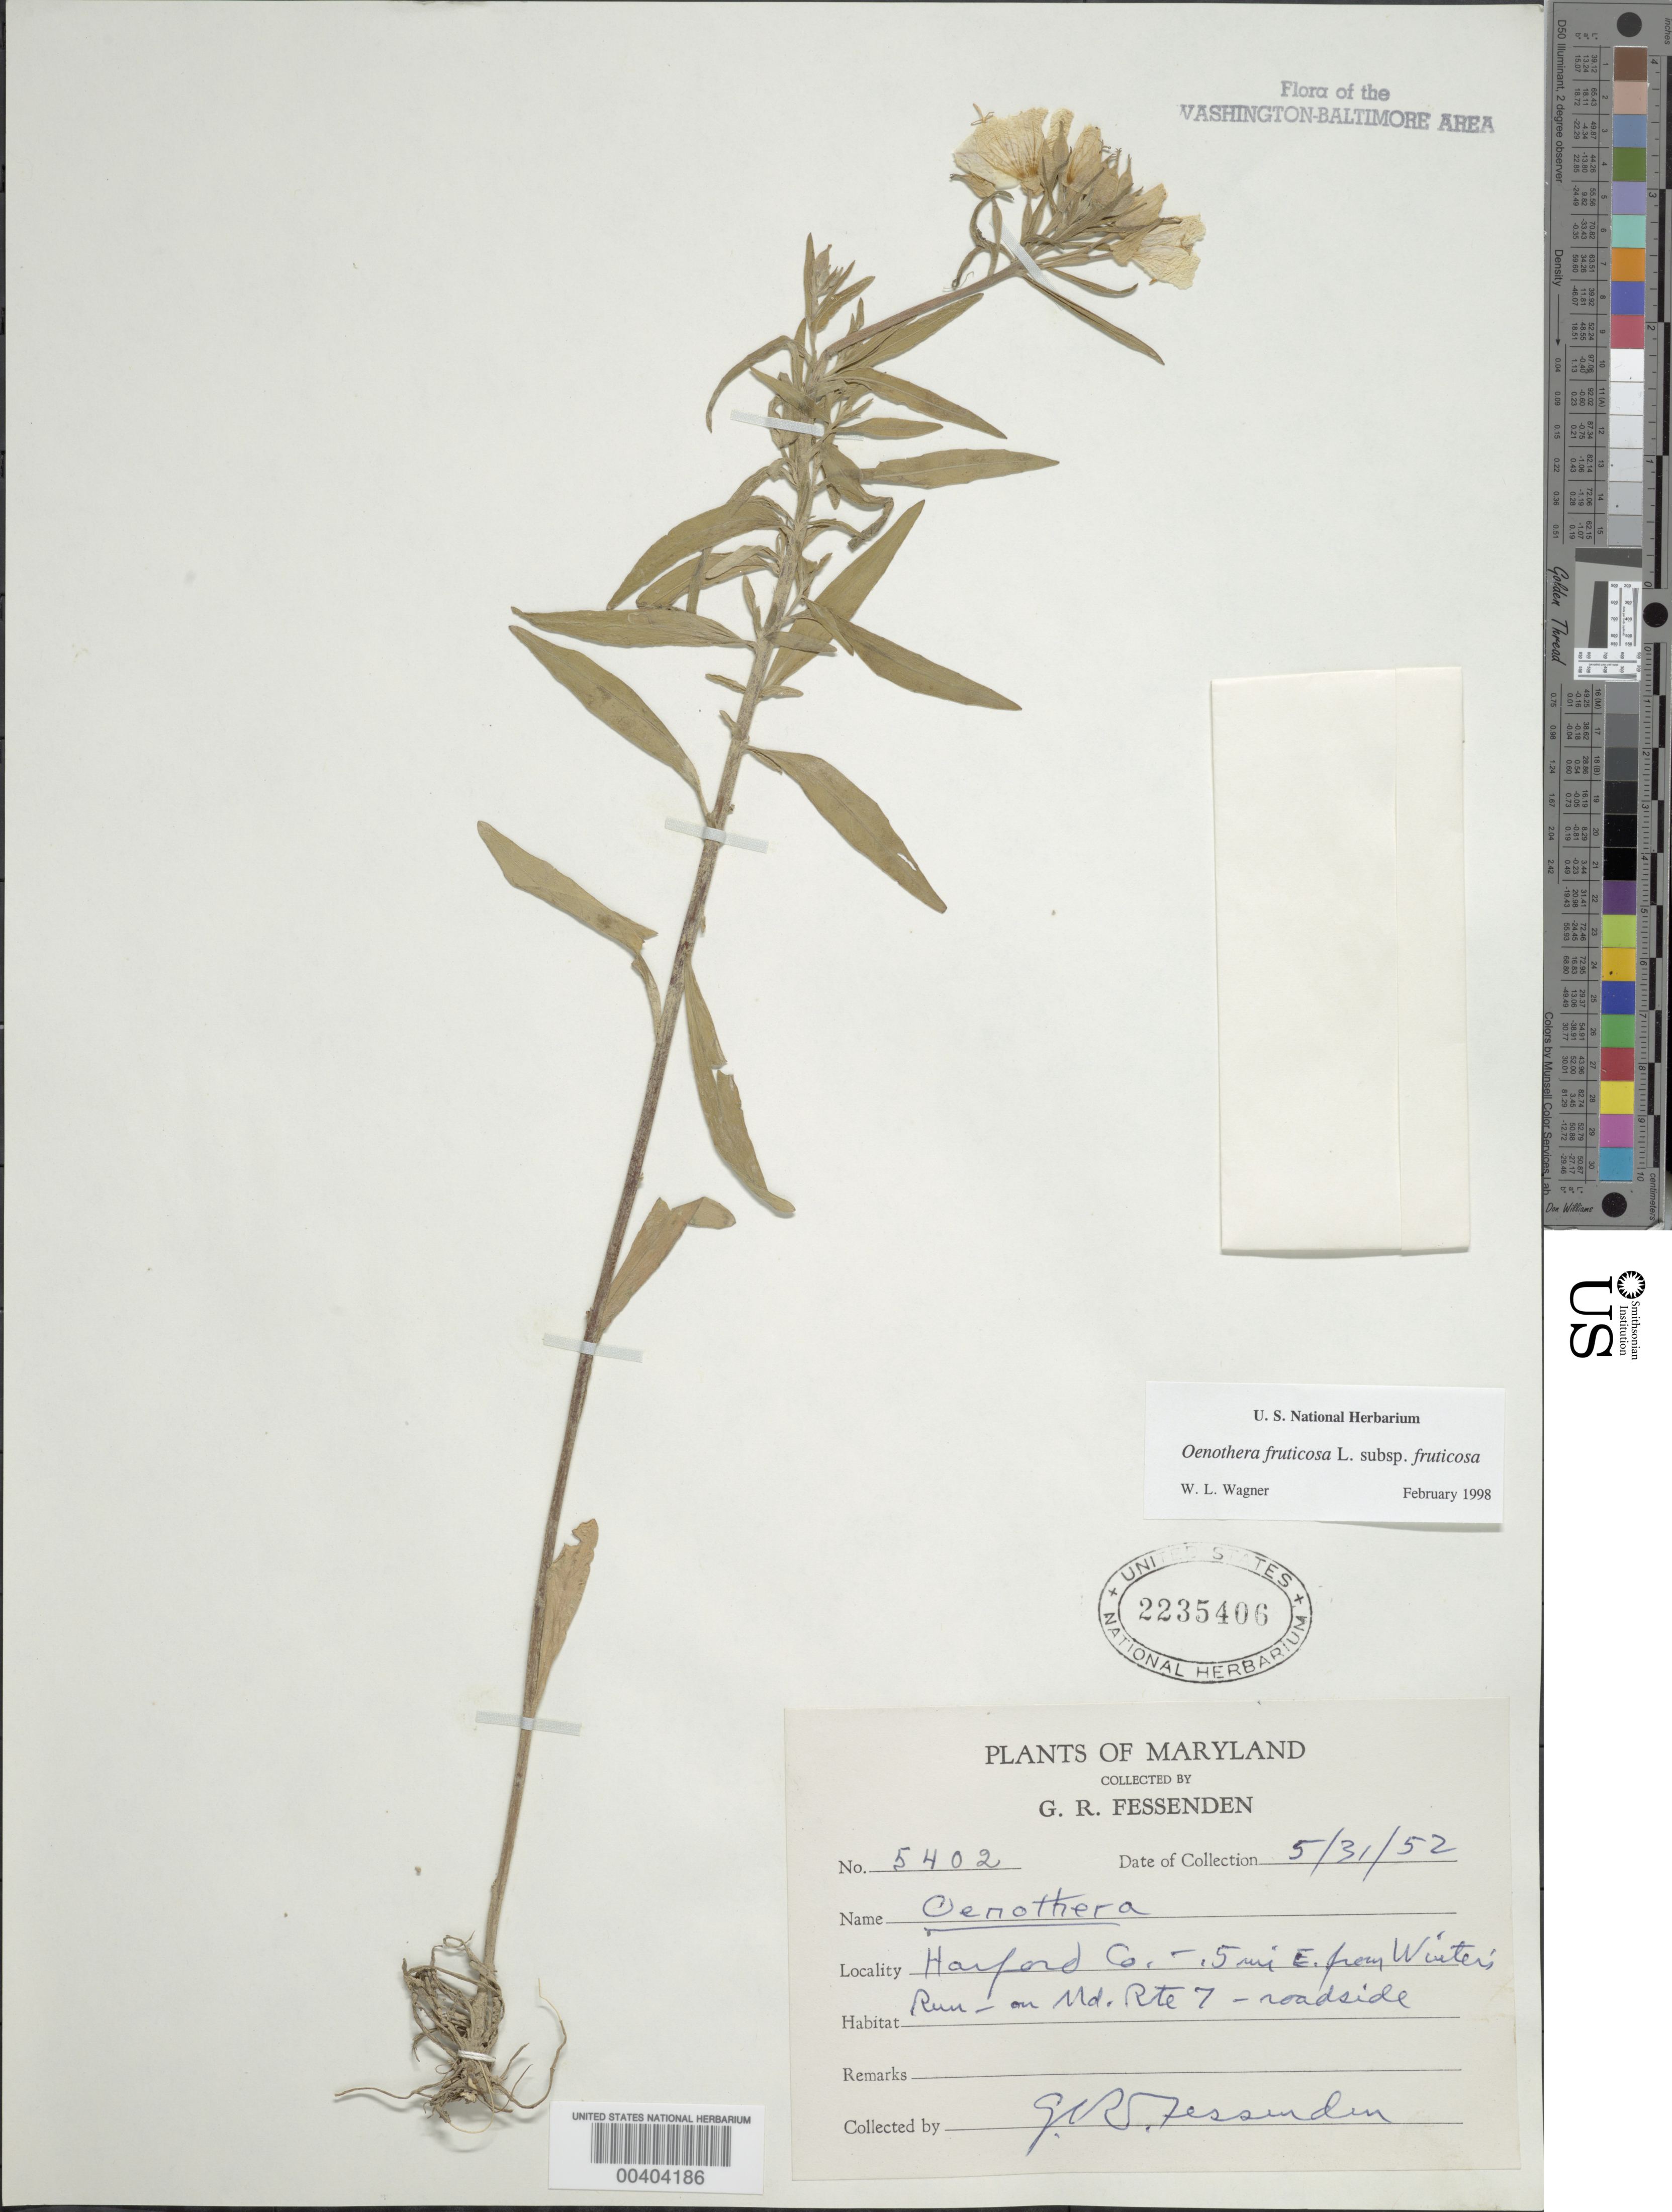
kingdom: Plantae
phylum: Tracheophyta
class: Magnoliopsida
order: Myrtales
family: Onagraceae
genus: Oenothera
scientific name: Oenothera fruticosa subsp. fruticosa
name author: L.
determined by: Wagner, W. L., (BOT), Smithsonian Institution - National Museum of Natural History (UNITED STATES)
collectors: G. Fessenden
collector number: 5402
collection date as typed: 31 May 1952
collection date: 1952-05-31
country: United States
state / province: Maryland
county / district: Harford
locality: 5 mi. E from Winter's Run, on MD Rte. 7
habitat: Roadside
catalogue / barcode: US 2235406